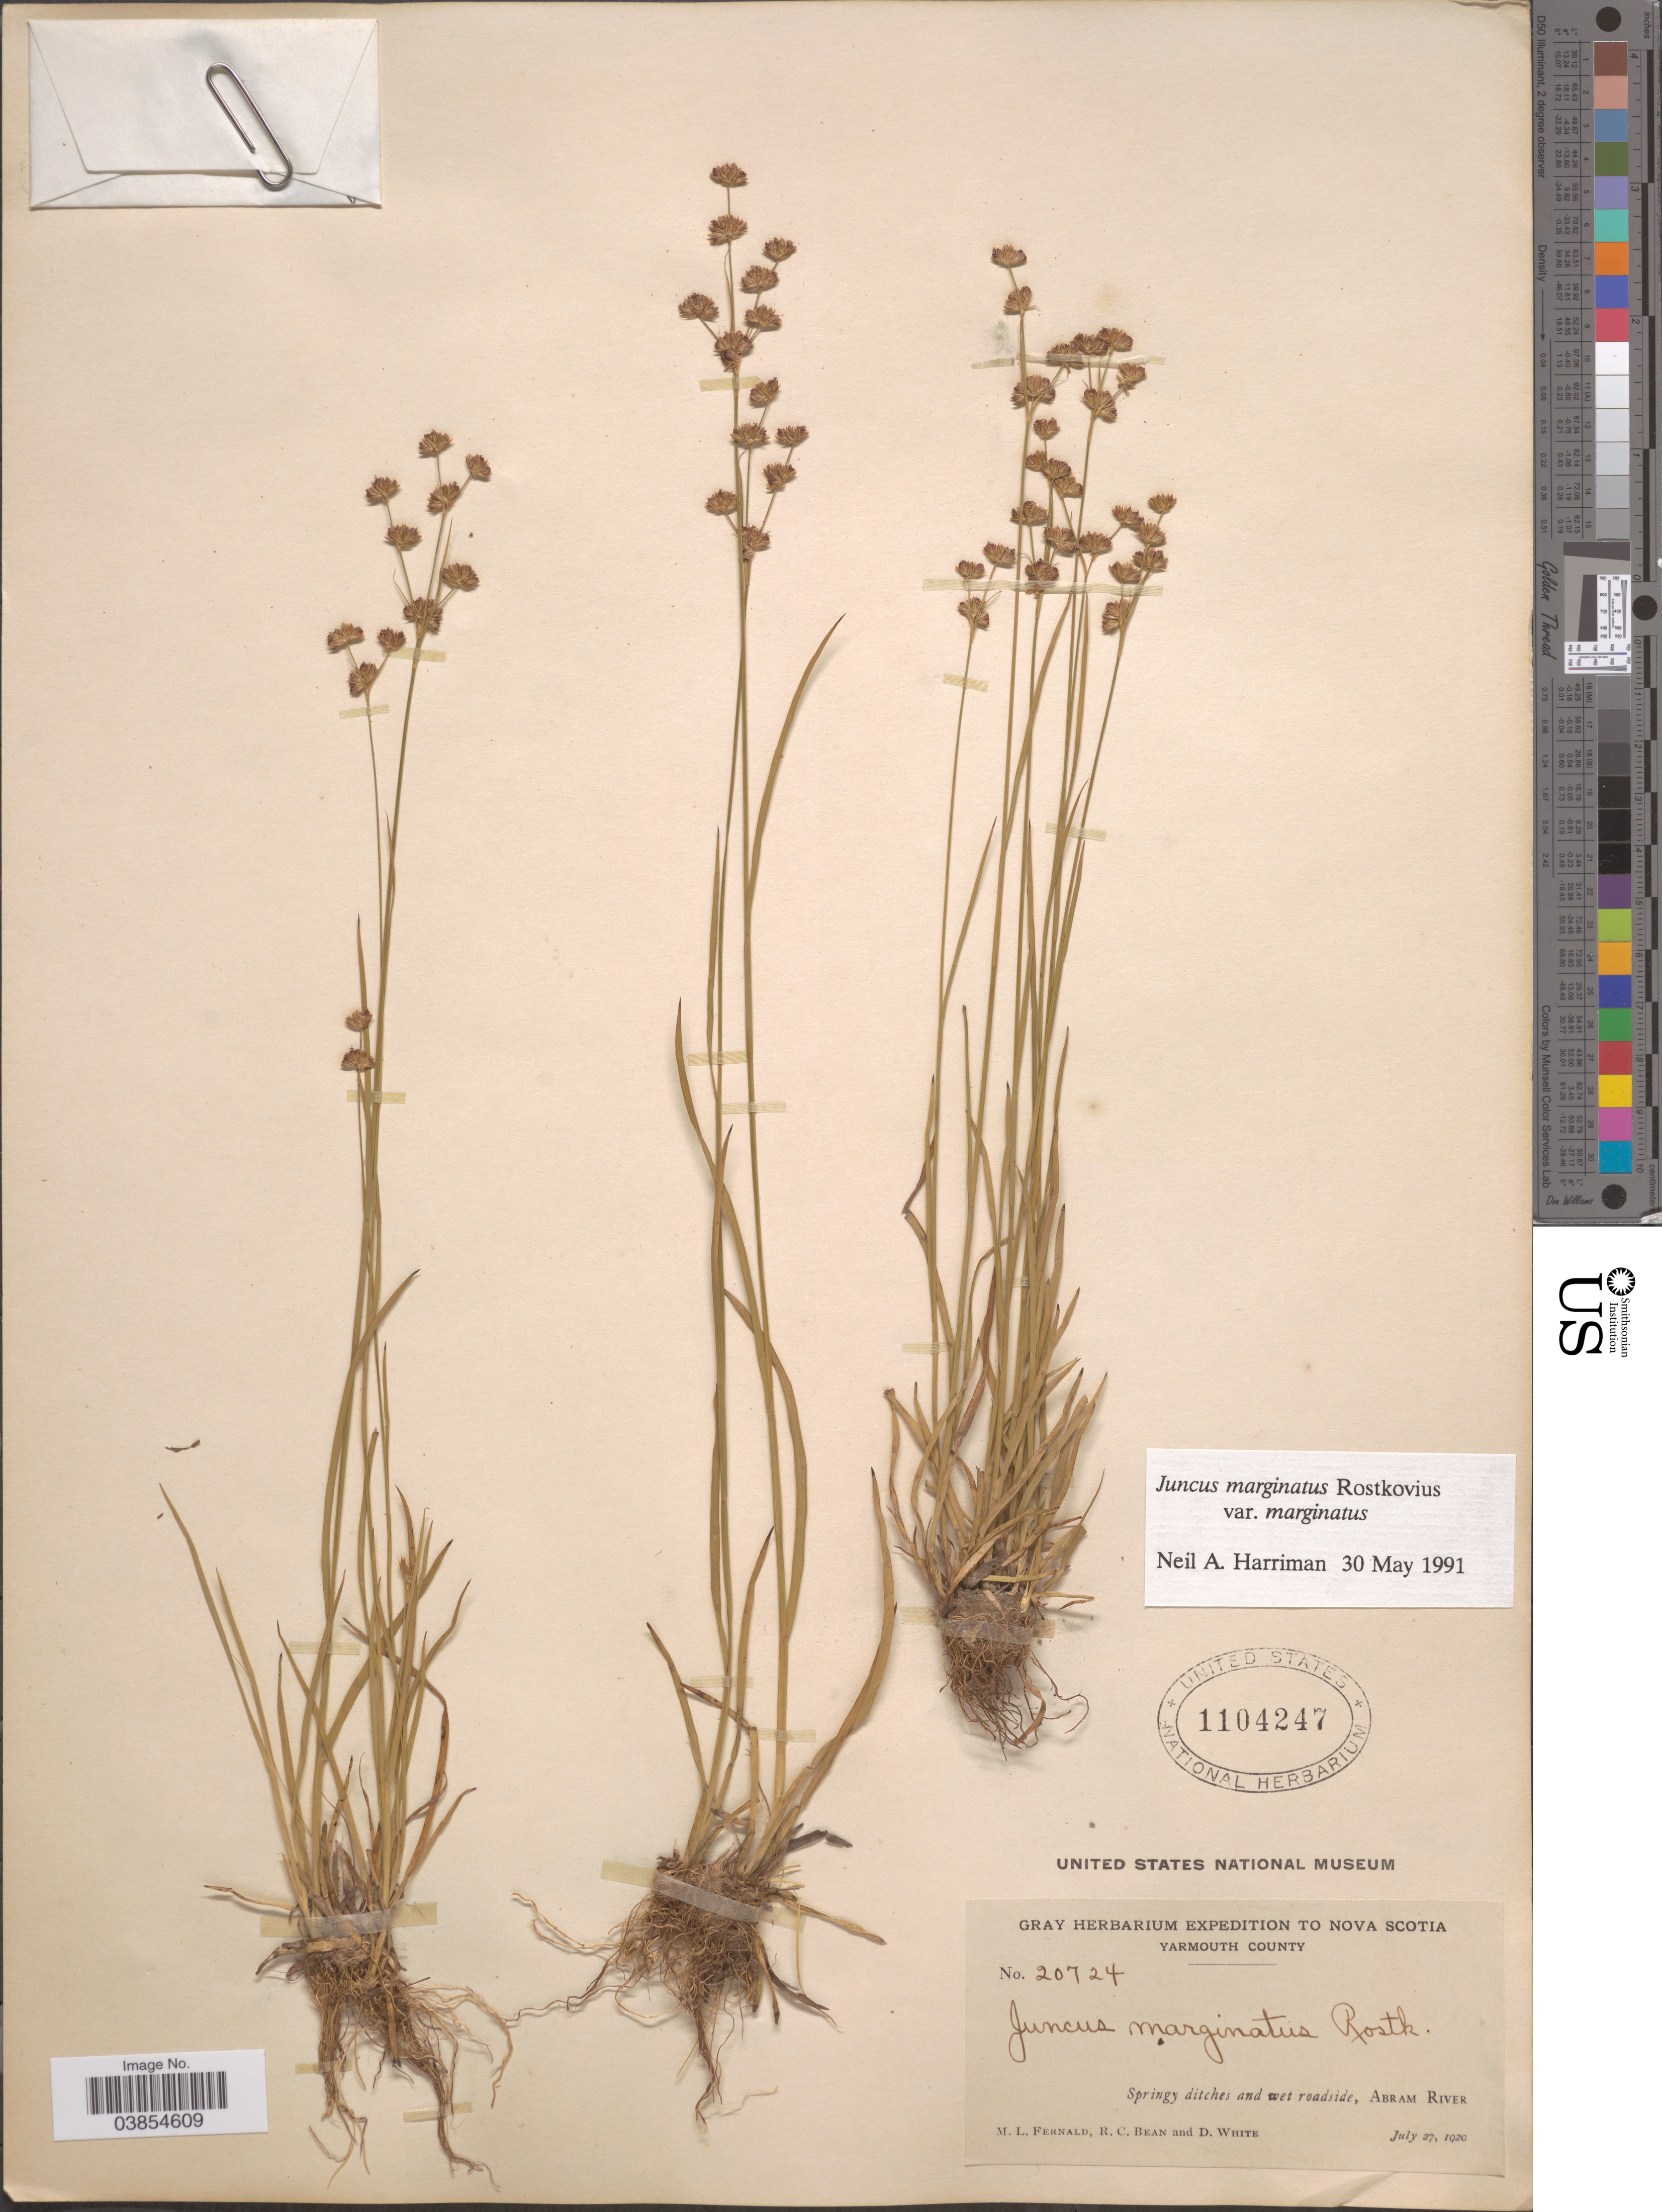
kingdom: Plantae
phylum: Tracheophyta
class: Liliopsida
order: Poales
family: Juncaceae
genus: Juncus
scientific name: Juncus marginatus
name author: Rostk.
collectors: M. L. Fernald, R. Bean & D. White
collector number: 20724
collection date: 1920-07-27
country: Canada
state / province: Nova Scotia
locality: Yarmouth County. Springy ditches and wet roadside, Abram River.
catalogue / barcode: US 1104247